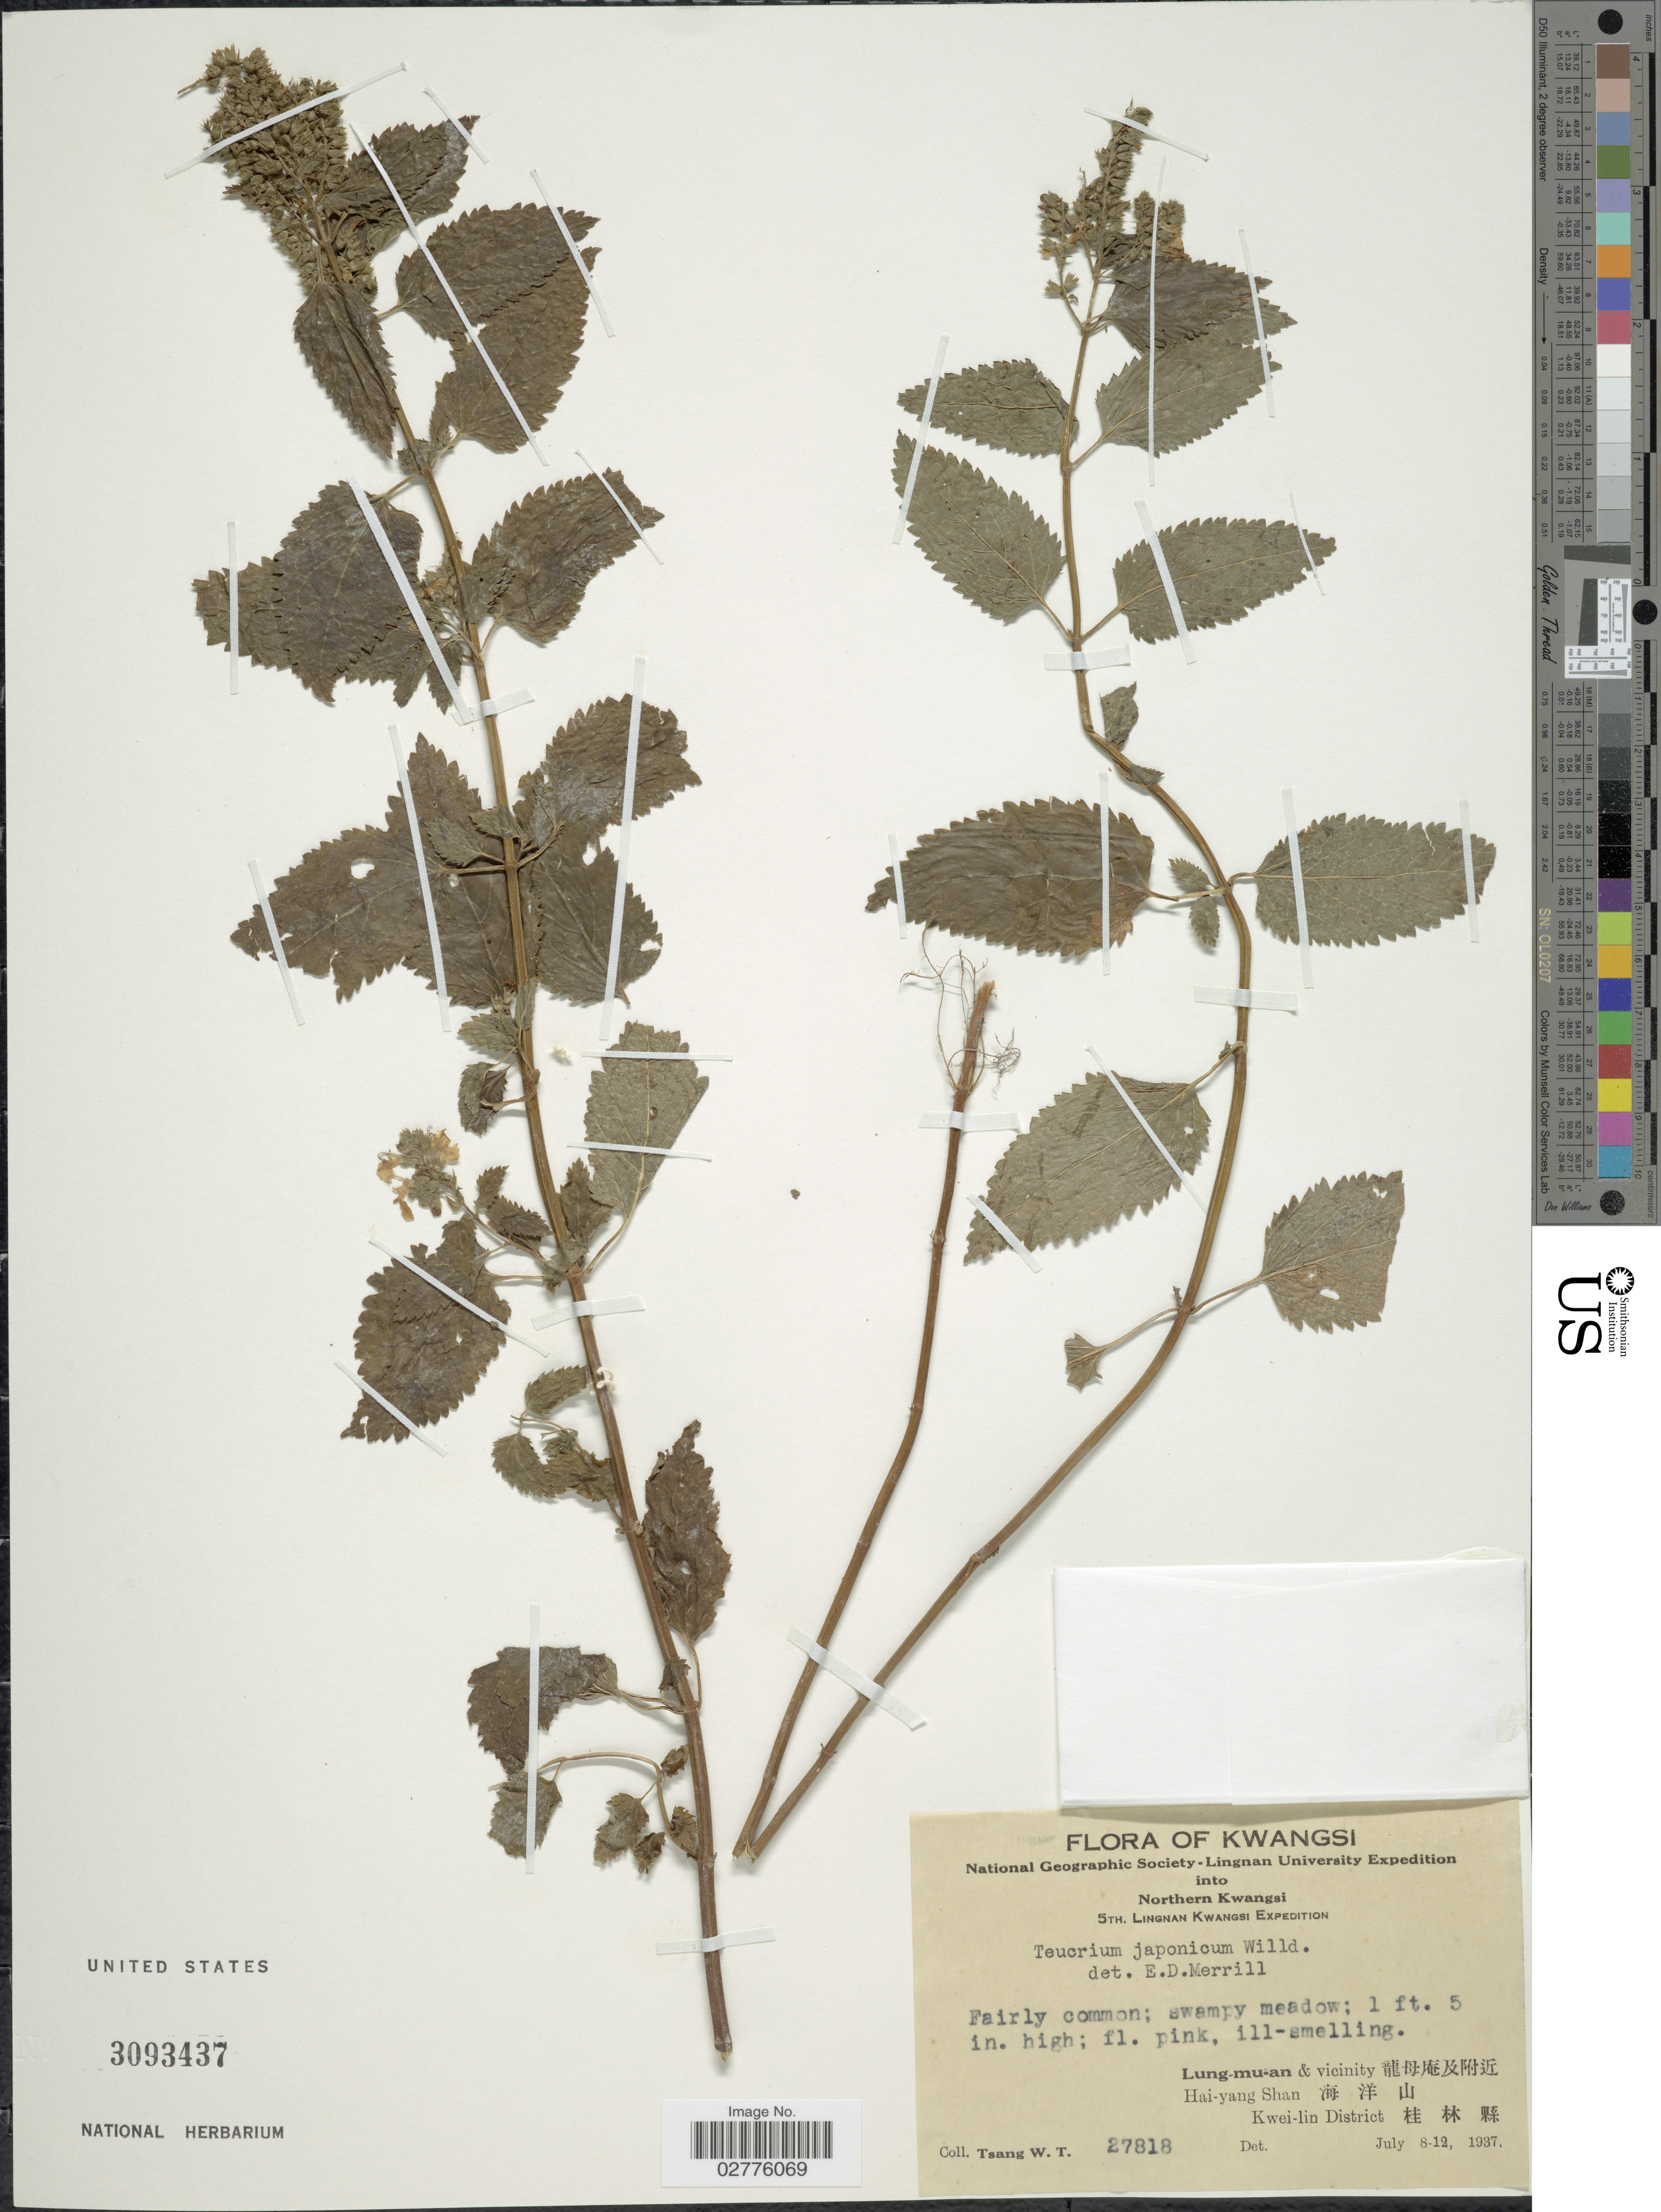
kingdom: Plantae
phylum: Tracheophyta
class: Magnoliopsida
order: Lamiales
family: Lamiaceae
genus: Teucrium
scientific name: Teucrium japonicum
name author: Houtt.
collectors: W. T. Tsang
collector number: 27818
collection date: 1937-07-08/1937-07-12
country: China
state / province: Guangxi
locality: Kwangsi, Northern Kwangsi, Lung-mu-an & vicinity, Hai-yang Shan, Kwei-lin District.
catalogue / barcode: US 3093437